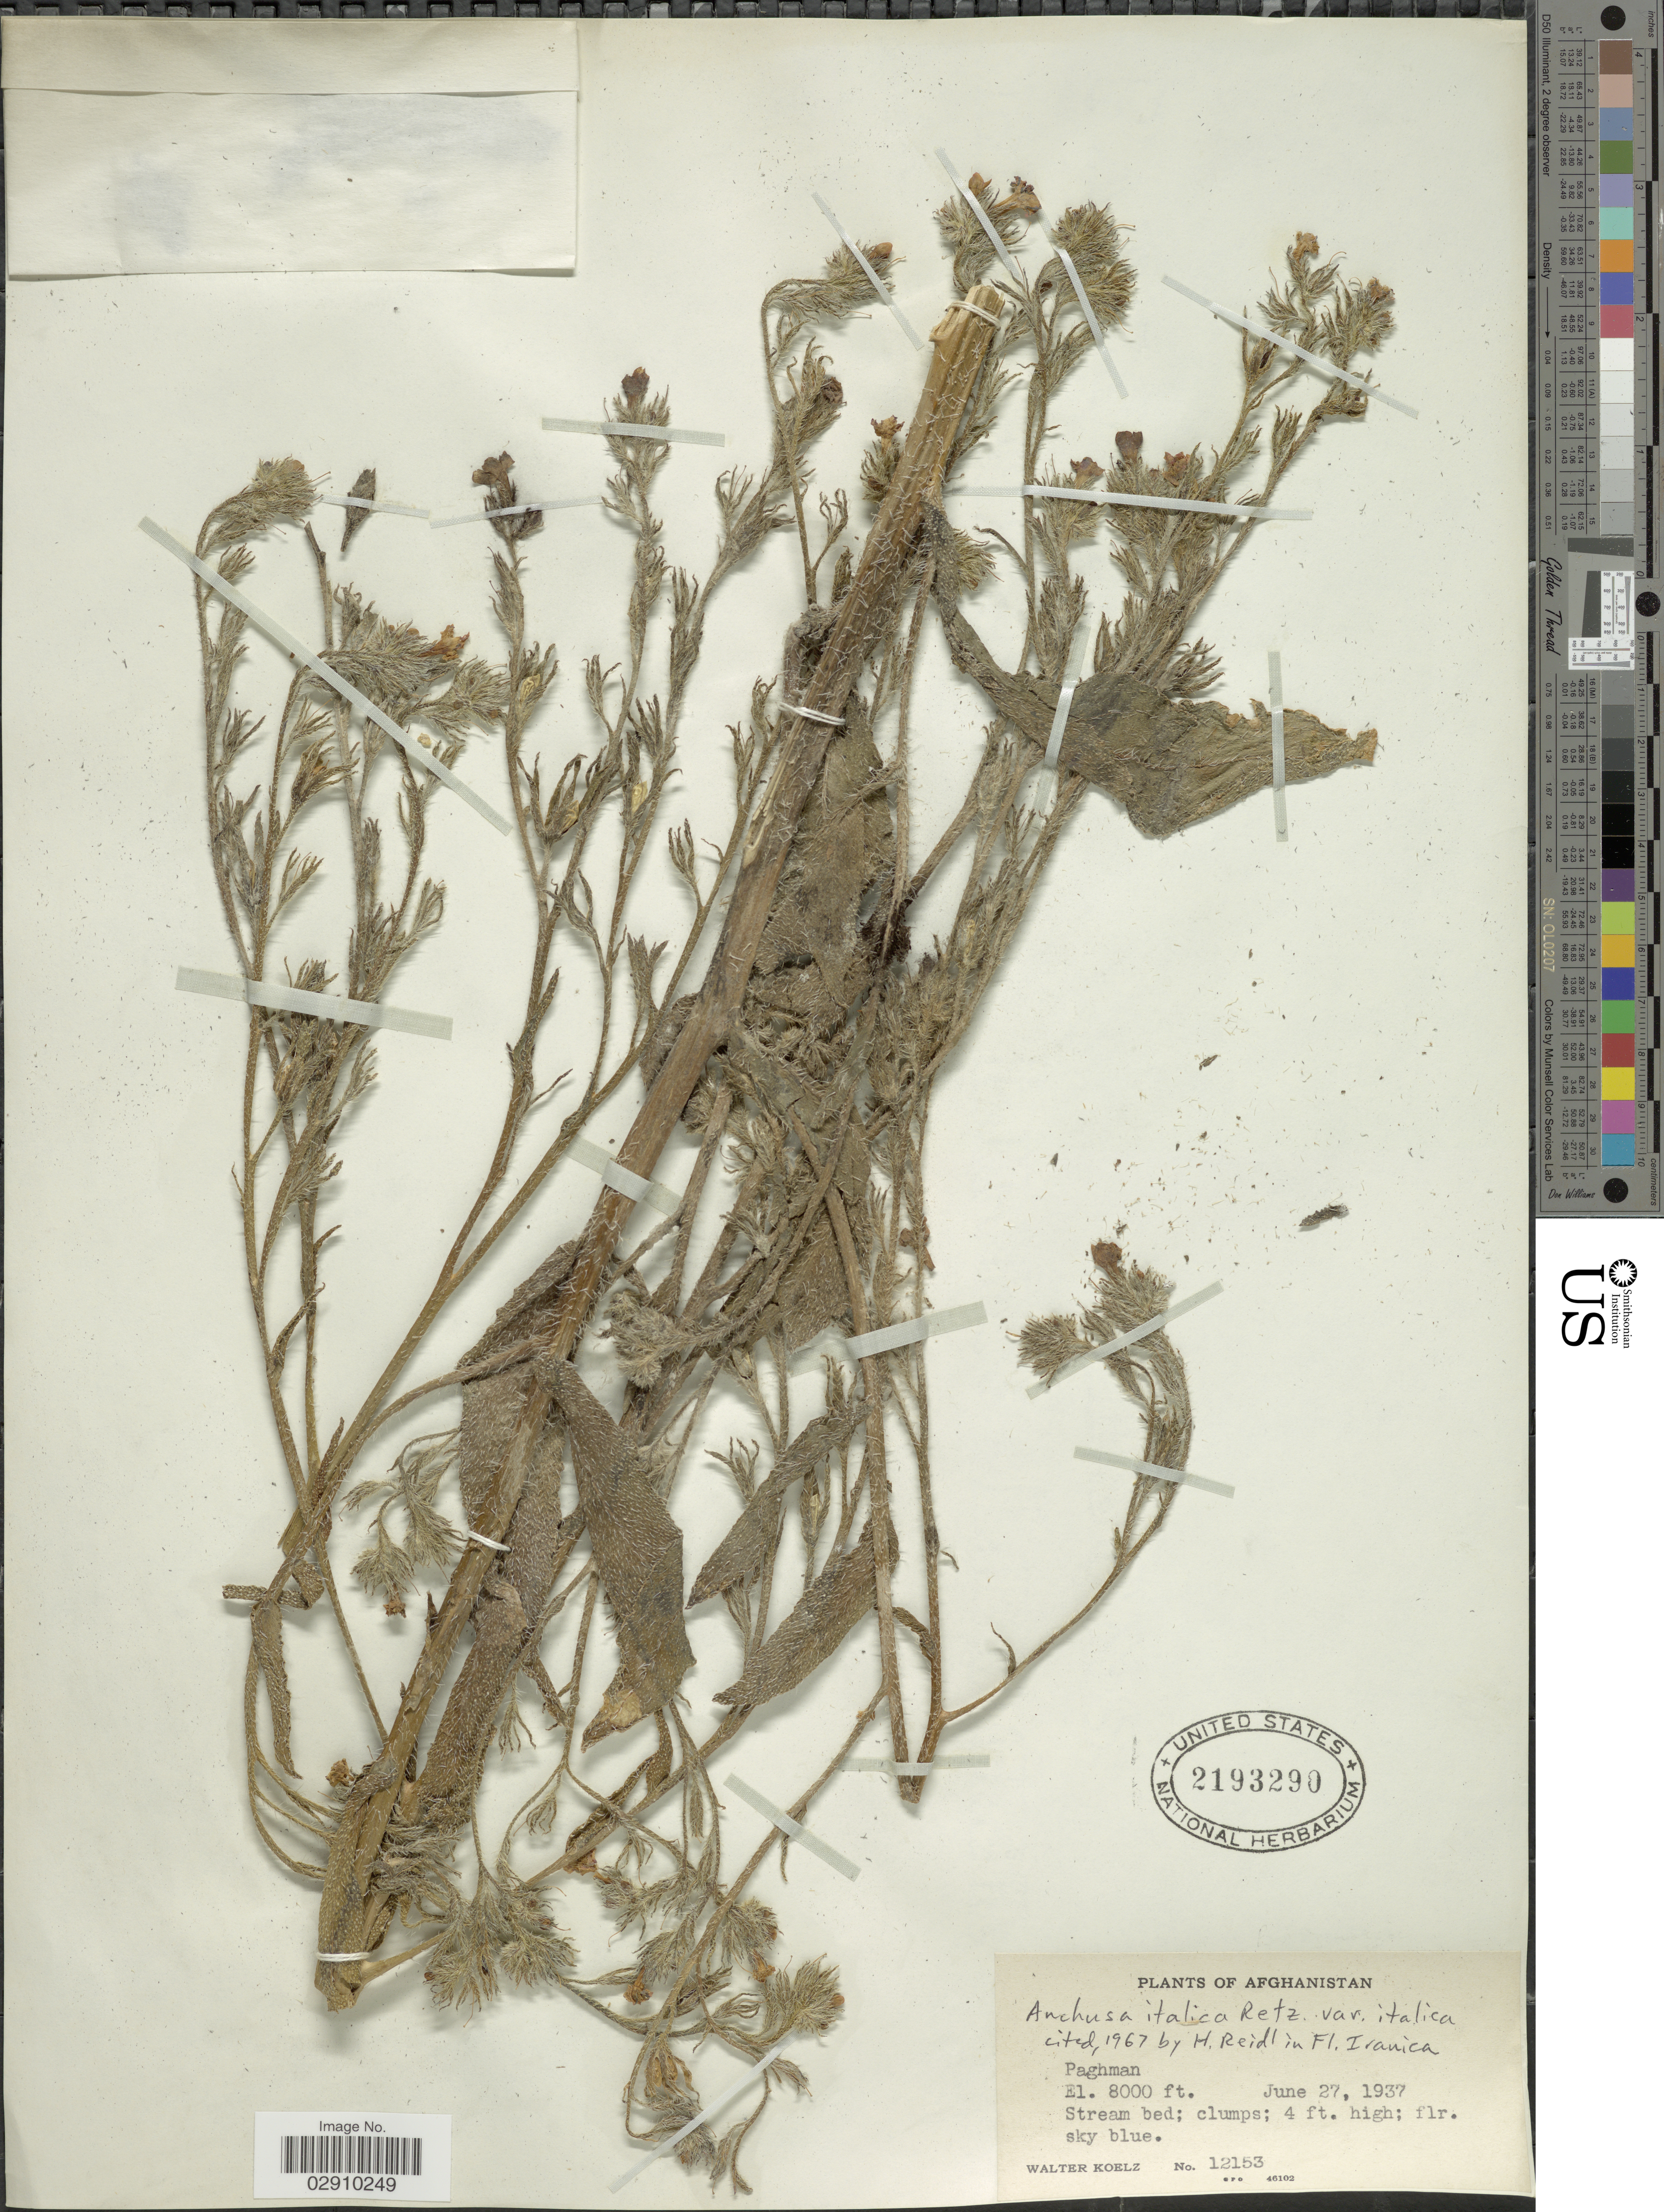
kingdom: Plantae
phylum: Tracheophyta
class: Magnoliopsida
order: Boraginales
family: Boraginaceae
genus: Anchusa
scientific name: Anchusa italica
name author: Retz.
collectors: W. N. Koelz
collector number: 12153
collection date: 1937-06-27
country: Afghanistan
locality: Paghman.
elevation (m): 2438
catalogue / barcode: US 2193290